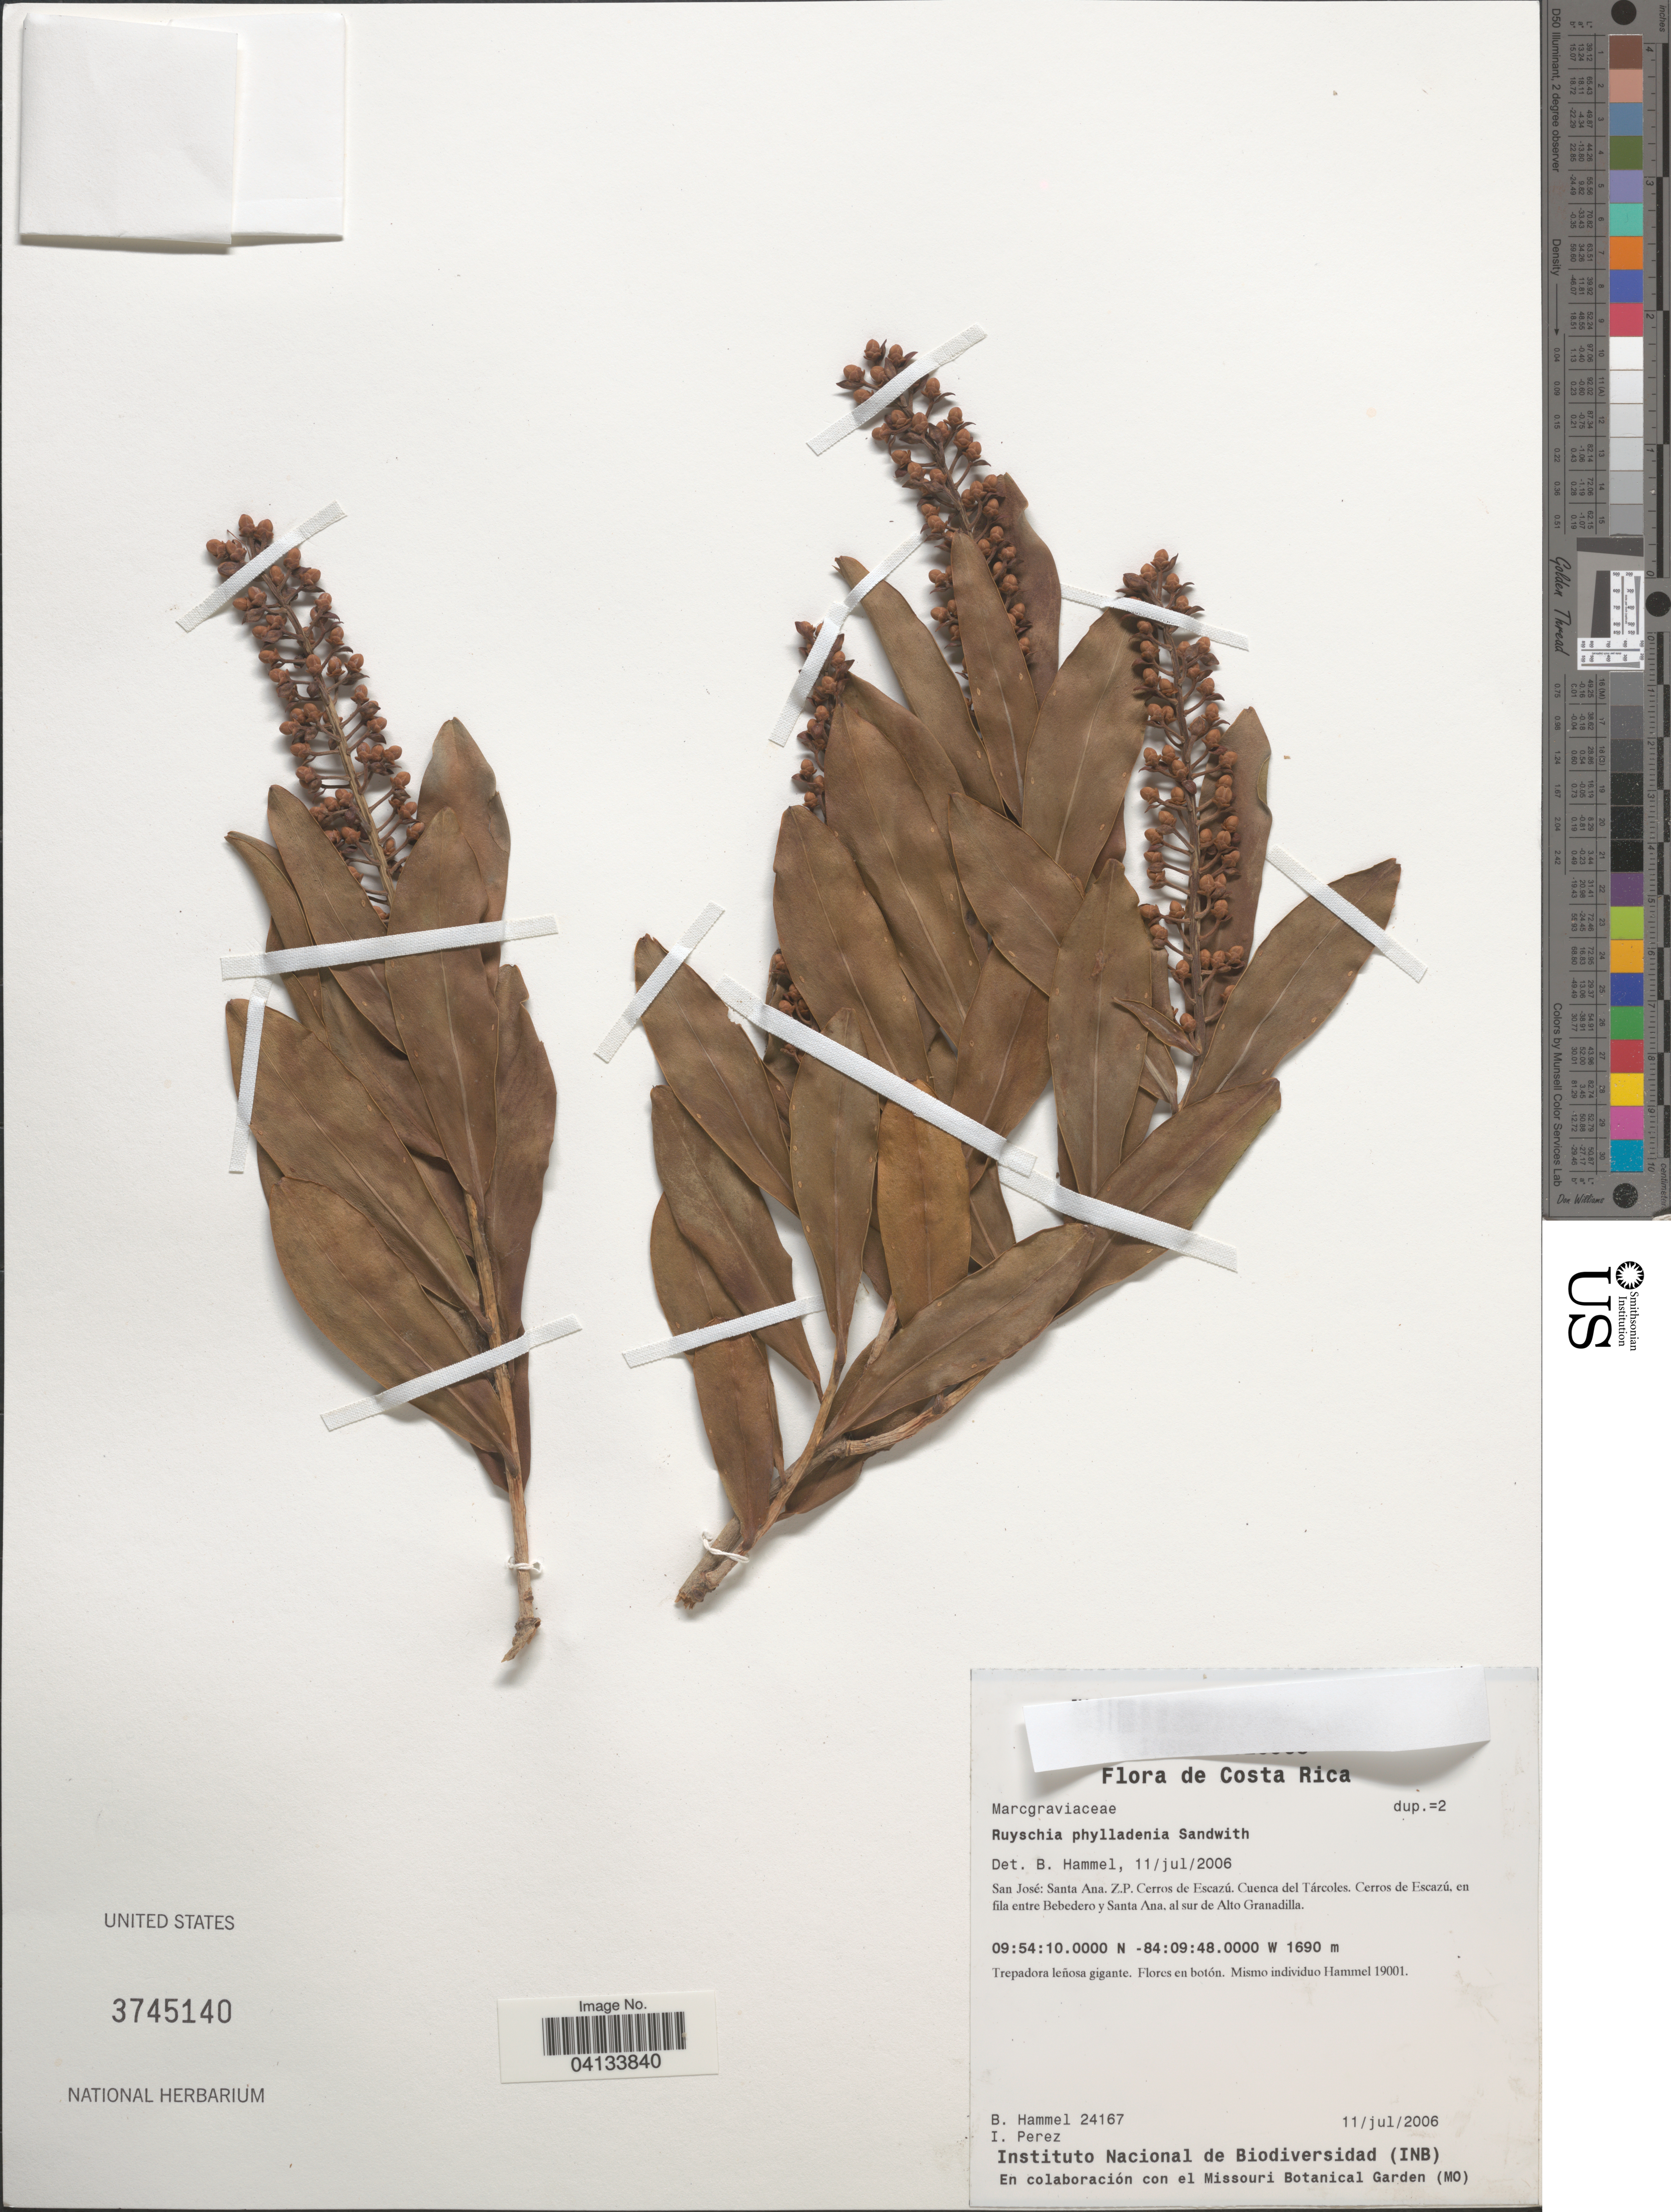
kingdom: Plantae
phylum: Tracheophyta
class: Magnoliopsida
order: Ericales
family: Marcgraviaceae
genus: Ruyschia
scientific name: Ruyschia phylladenia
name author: Sandwith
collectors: B. Hammel & I. Pérez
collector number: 24167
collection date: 2006-07-11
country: Costa Rica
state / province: San José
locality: Santa Ana. Z.P. Cerros de Escazú. Cuenca del Tárcoles. Cerros de Escazú, en fila entre Bebedero y Santa Ana, al sur de Alto Granadilla.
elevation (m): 1690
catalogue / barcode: US 3745140